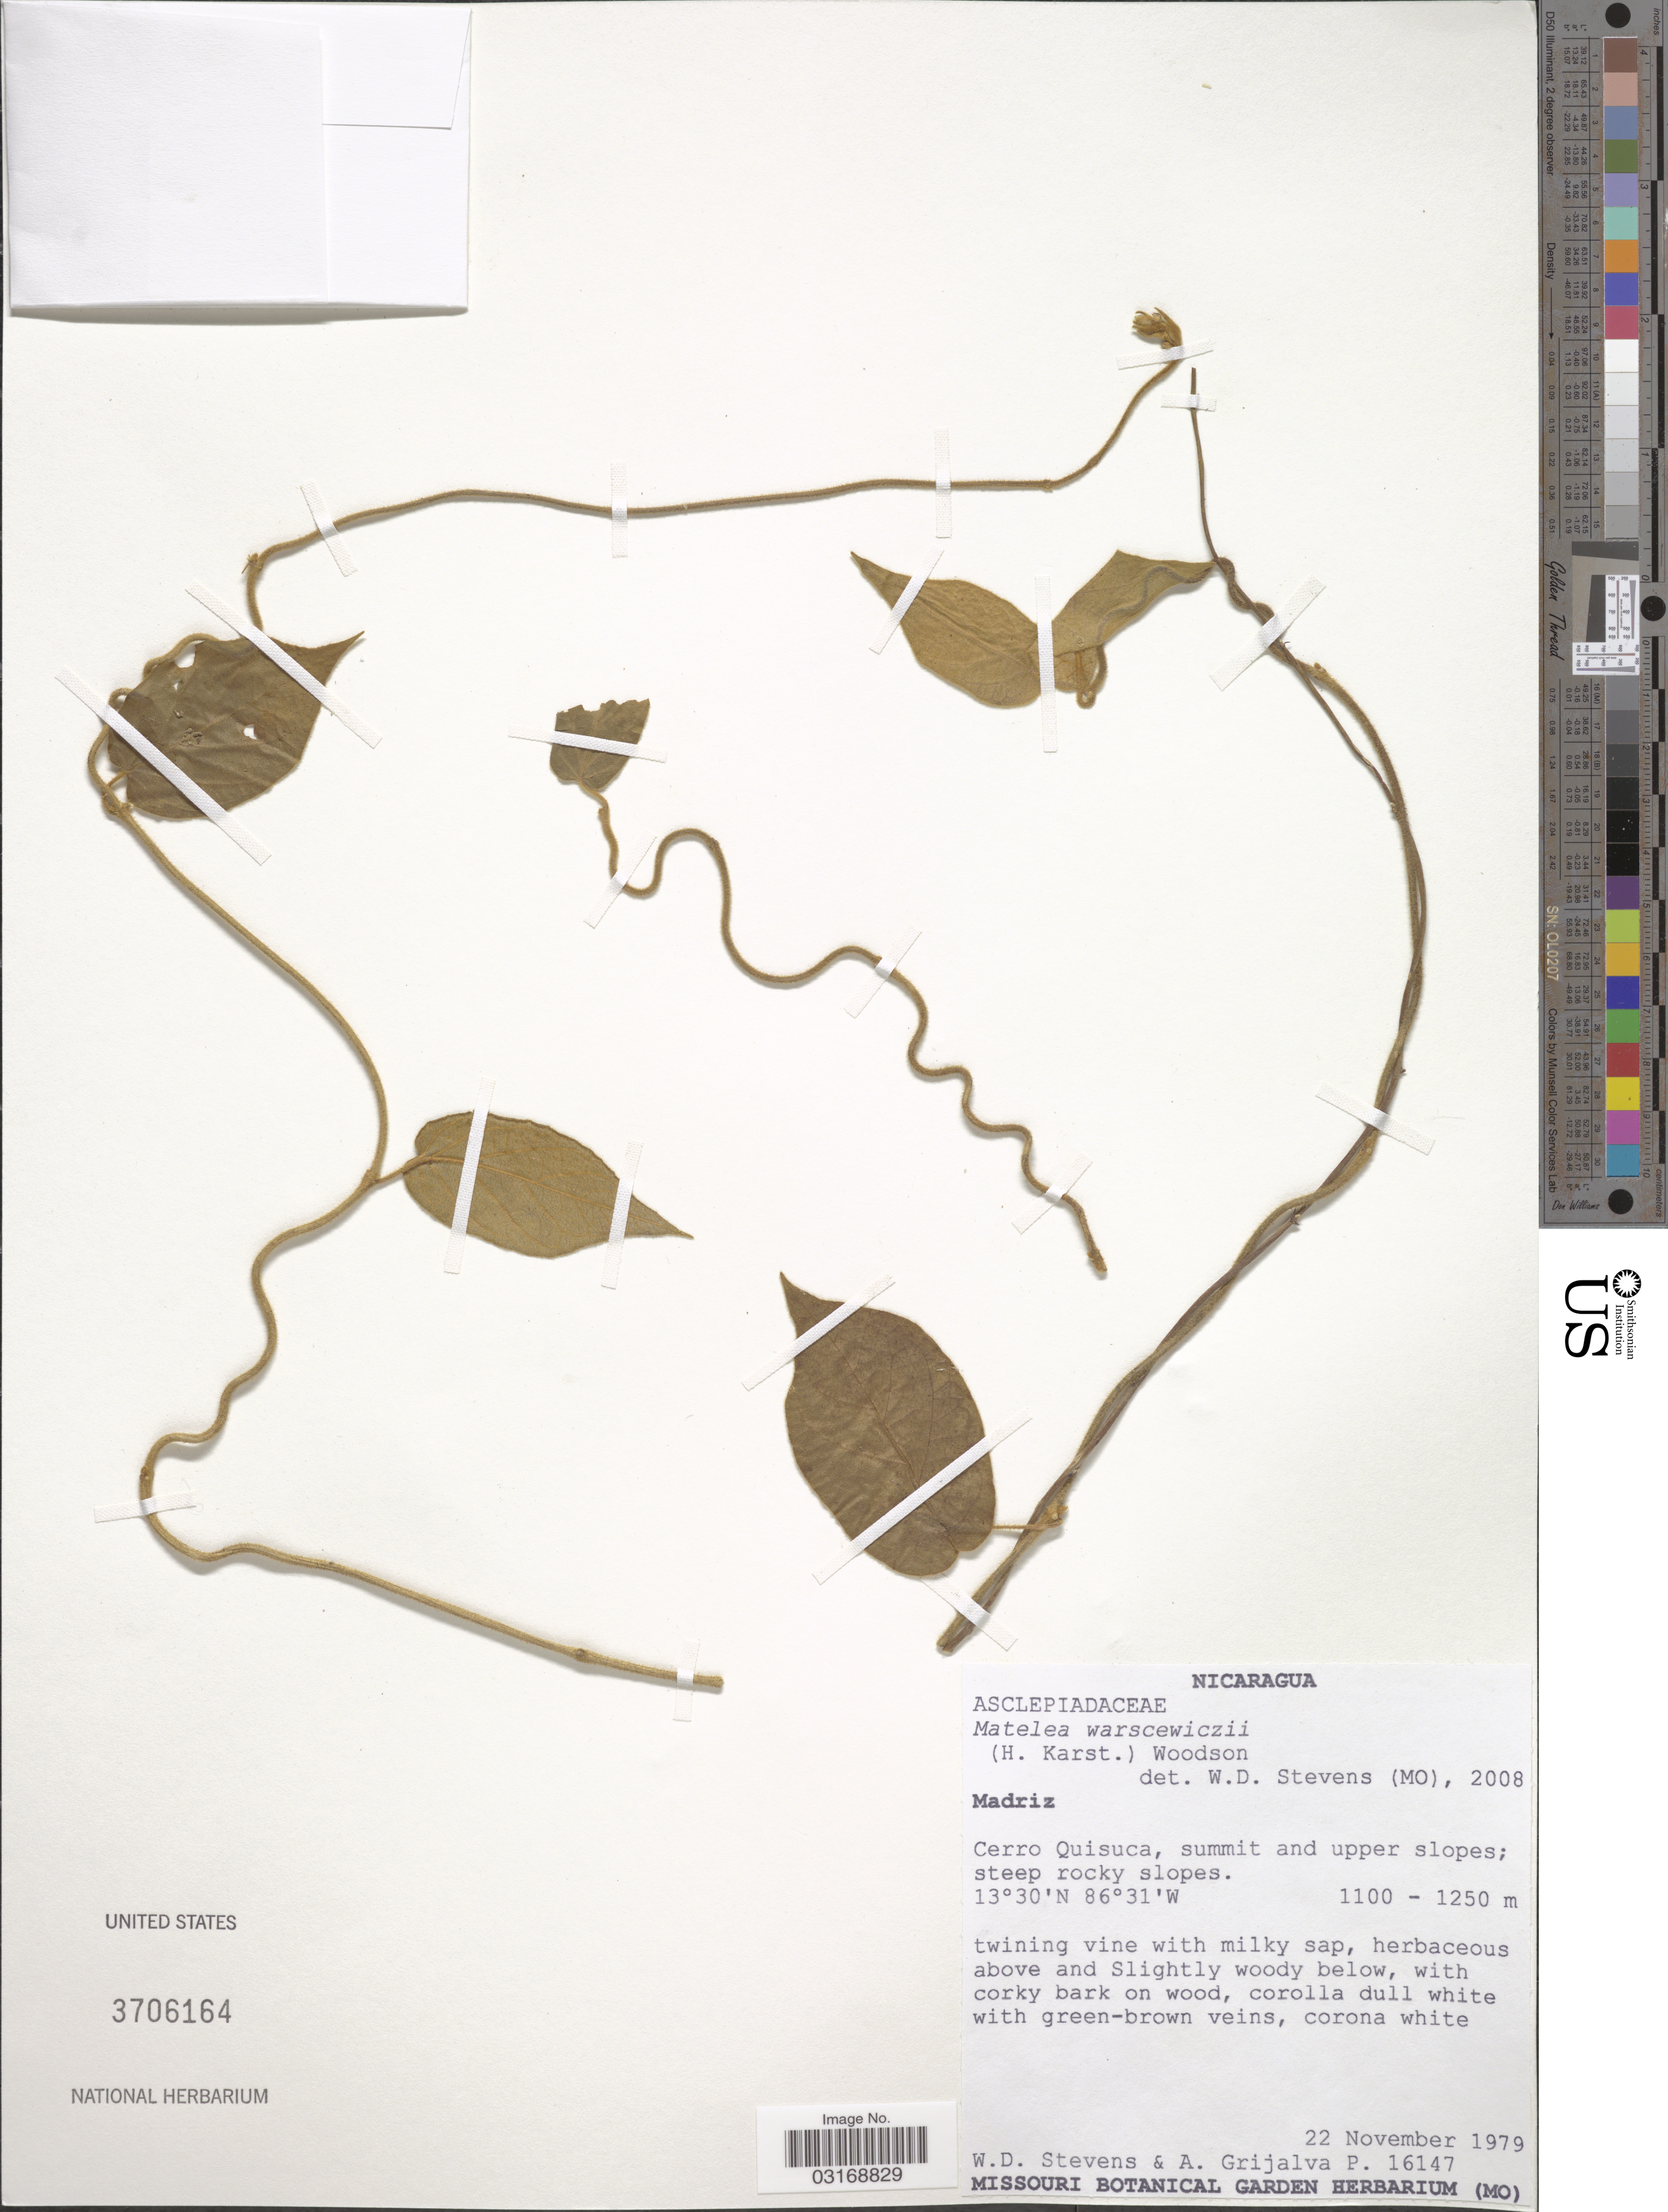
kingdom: Plantae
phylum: Tracheophyta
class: Magnoliopsida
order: Gentianales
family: Apocynaceae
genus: Matelea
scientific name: Matelea warscewiczii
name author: (H. Karst.) Woodson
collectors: W. D. Stevens & A. Grijalva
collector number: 16147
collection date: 1979-11-22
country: Nicaragua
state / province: Madriz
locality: Cerro Quisuca, summit and upper slopes.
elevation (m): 1100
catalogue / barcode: US 3706164